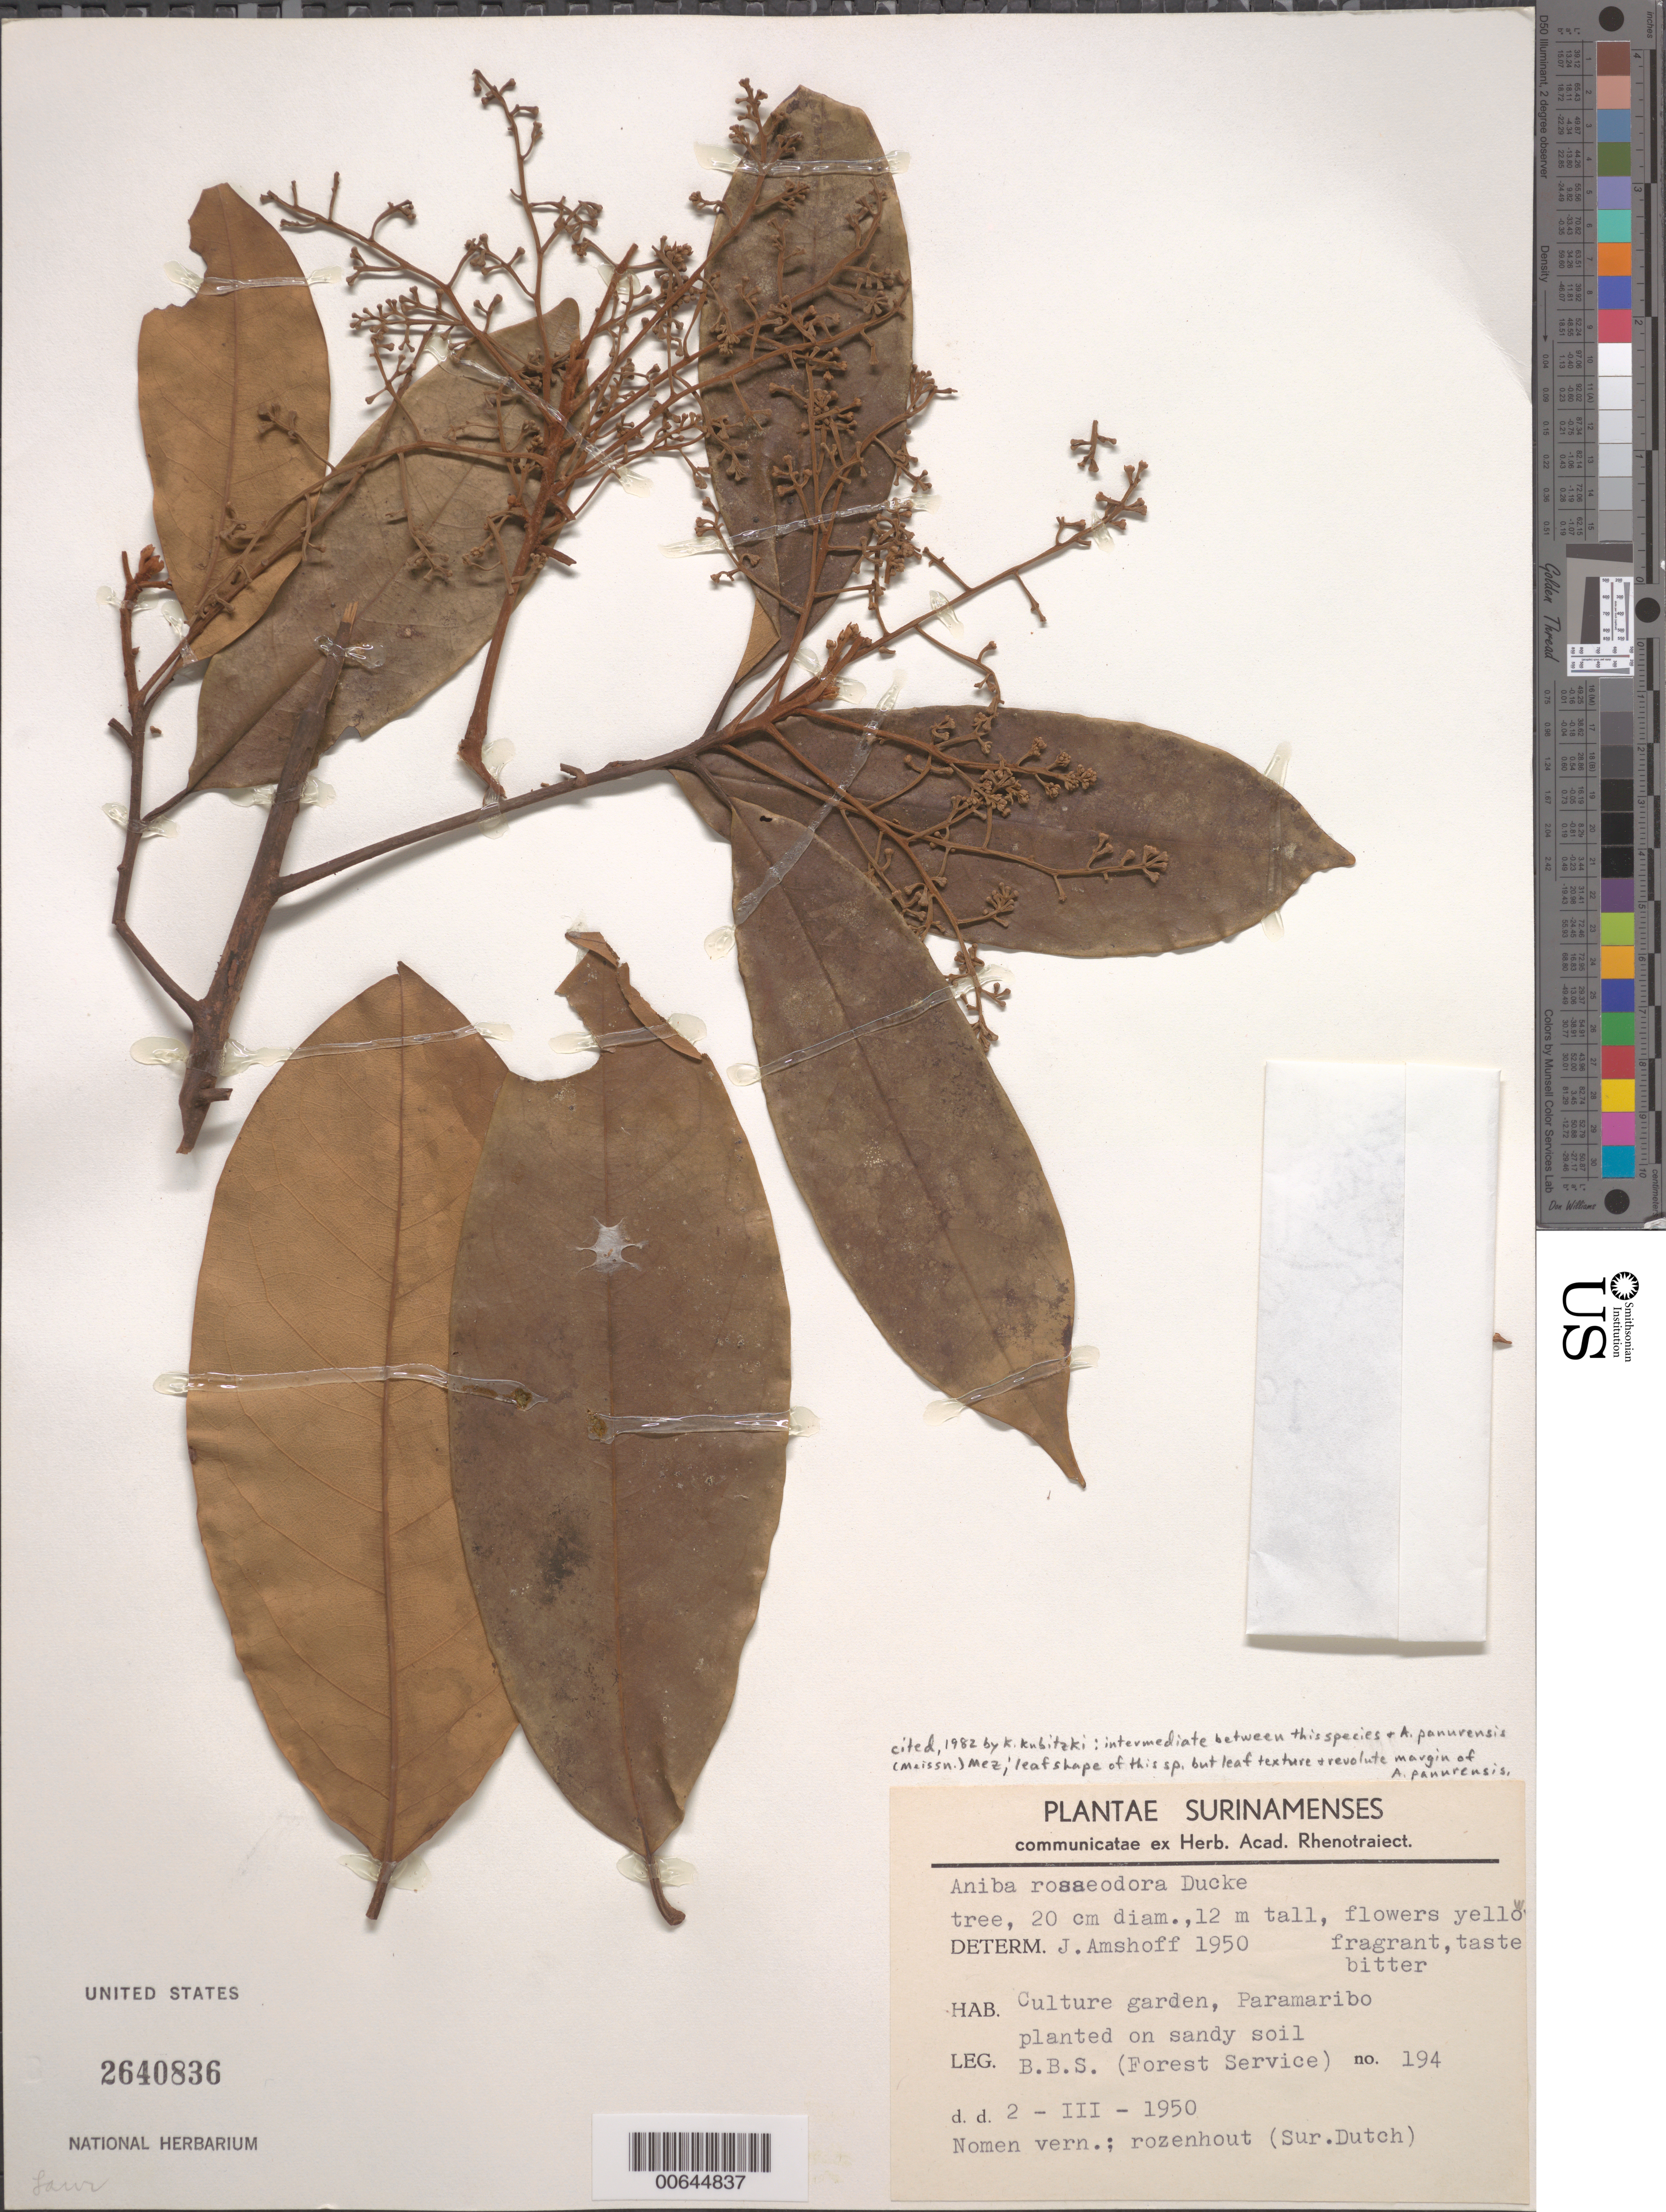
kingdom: Plantae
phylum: Tracheophyta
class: Magnoliopsida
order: Laurales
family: Lauraceae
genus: Aniba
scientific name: Aniba rosaeodora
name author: Ducke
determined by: Amshoff, G. J. H.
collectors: B. B. S.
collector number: B.B.S. 194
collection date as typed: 2-Mar-50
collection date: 1950-03-02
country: Suriname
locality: Paramaribo, Culture Garden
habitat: Planted on sandy soil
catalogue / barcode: US 2640836